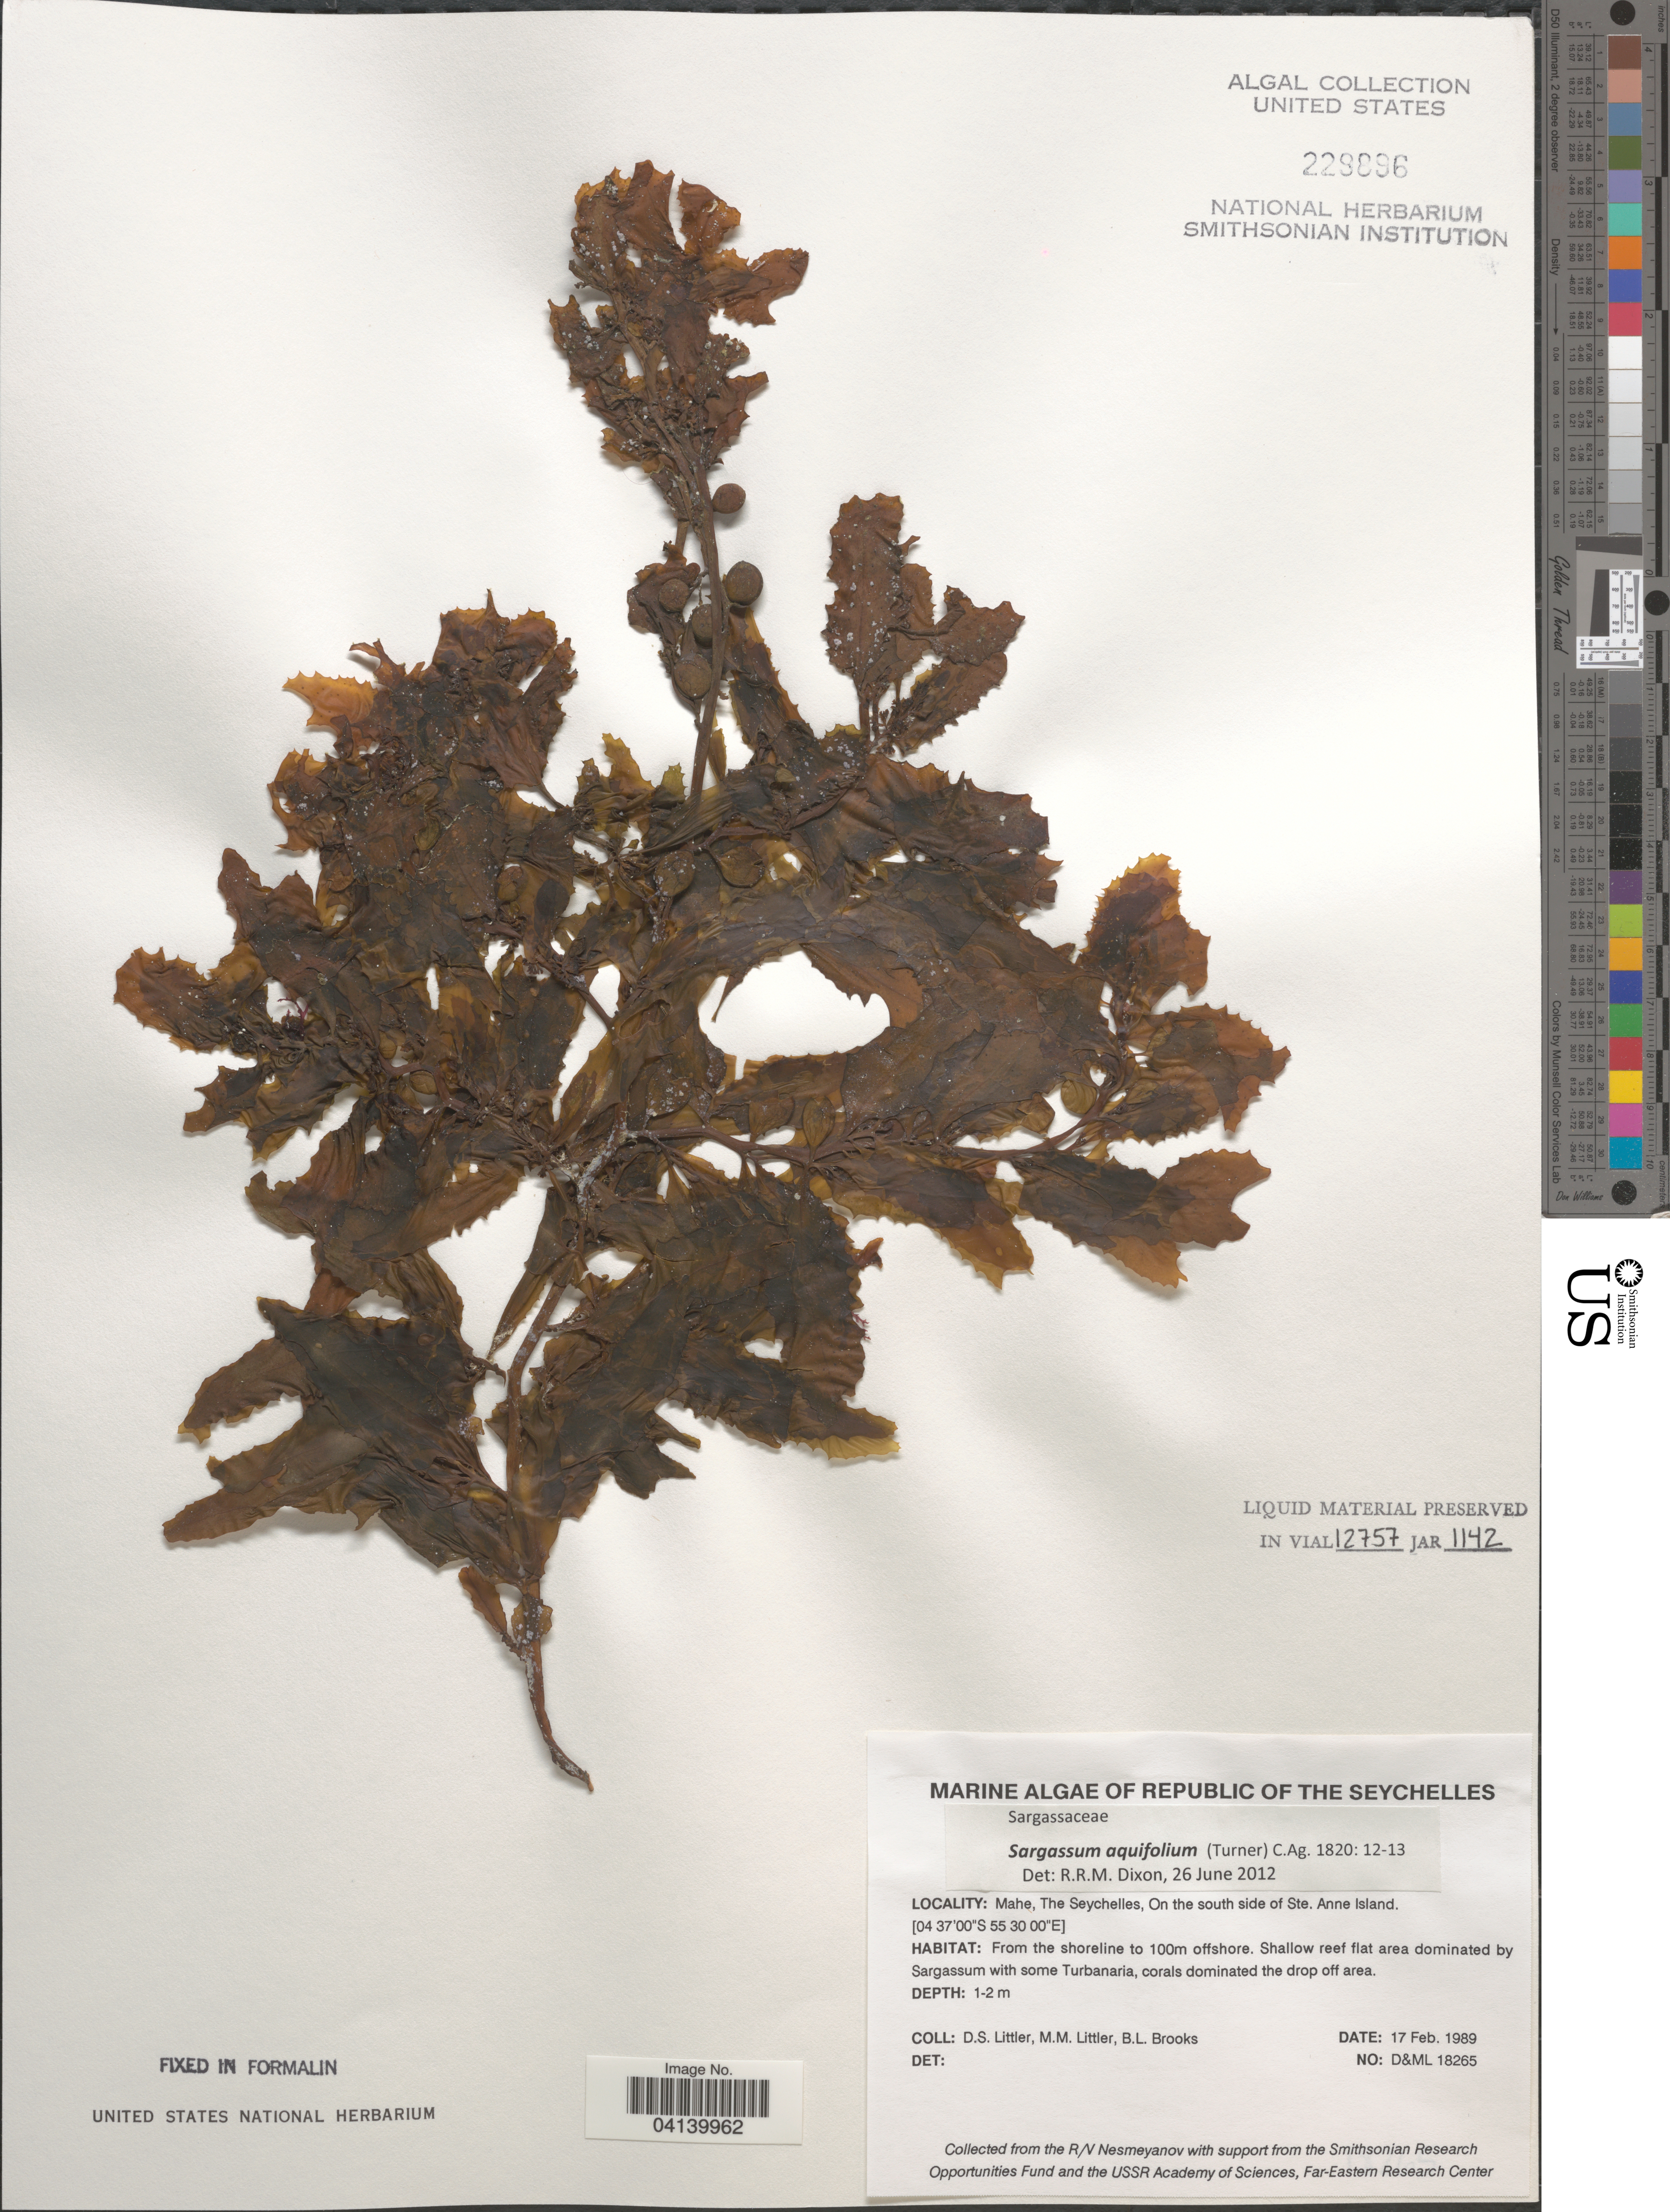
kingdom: Chromista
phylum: Ochrophyta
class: Phaeophyceae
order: Fucales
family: Sargassaceae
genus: Sargassum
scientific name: Sargassum aquifolium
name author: (Turner) C. Agardh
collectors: D. S. Littler & B. Brooks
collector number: D&ML18265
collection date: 1989-02-17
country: Seychelles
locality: Republic of The Seychelles. Mahe, On the south side of Ste. Anne Island. From the shoreline to 100m offshore.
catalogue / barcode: US 229896